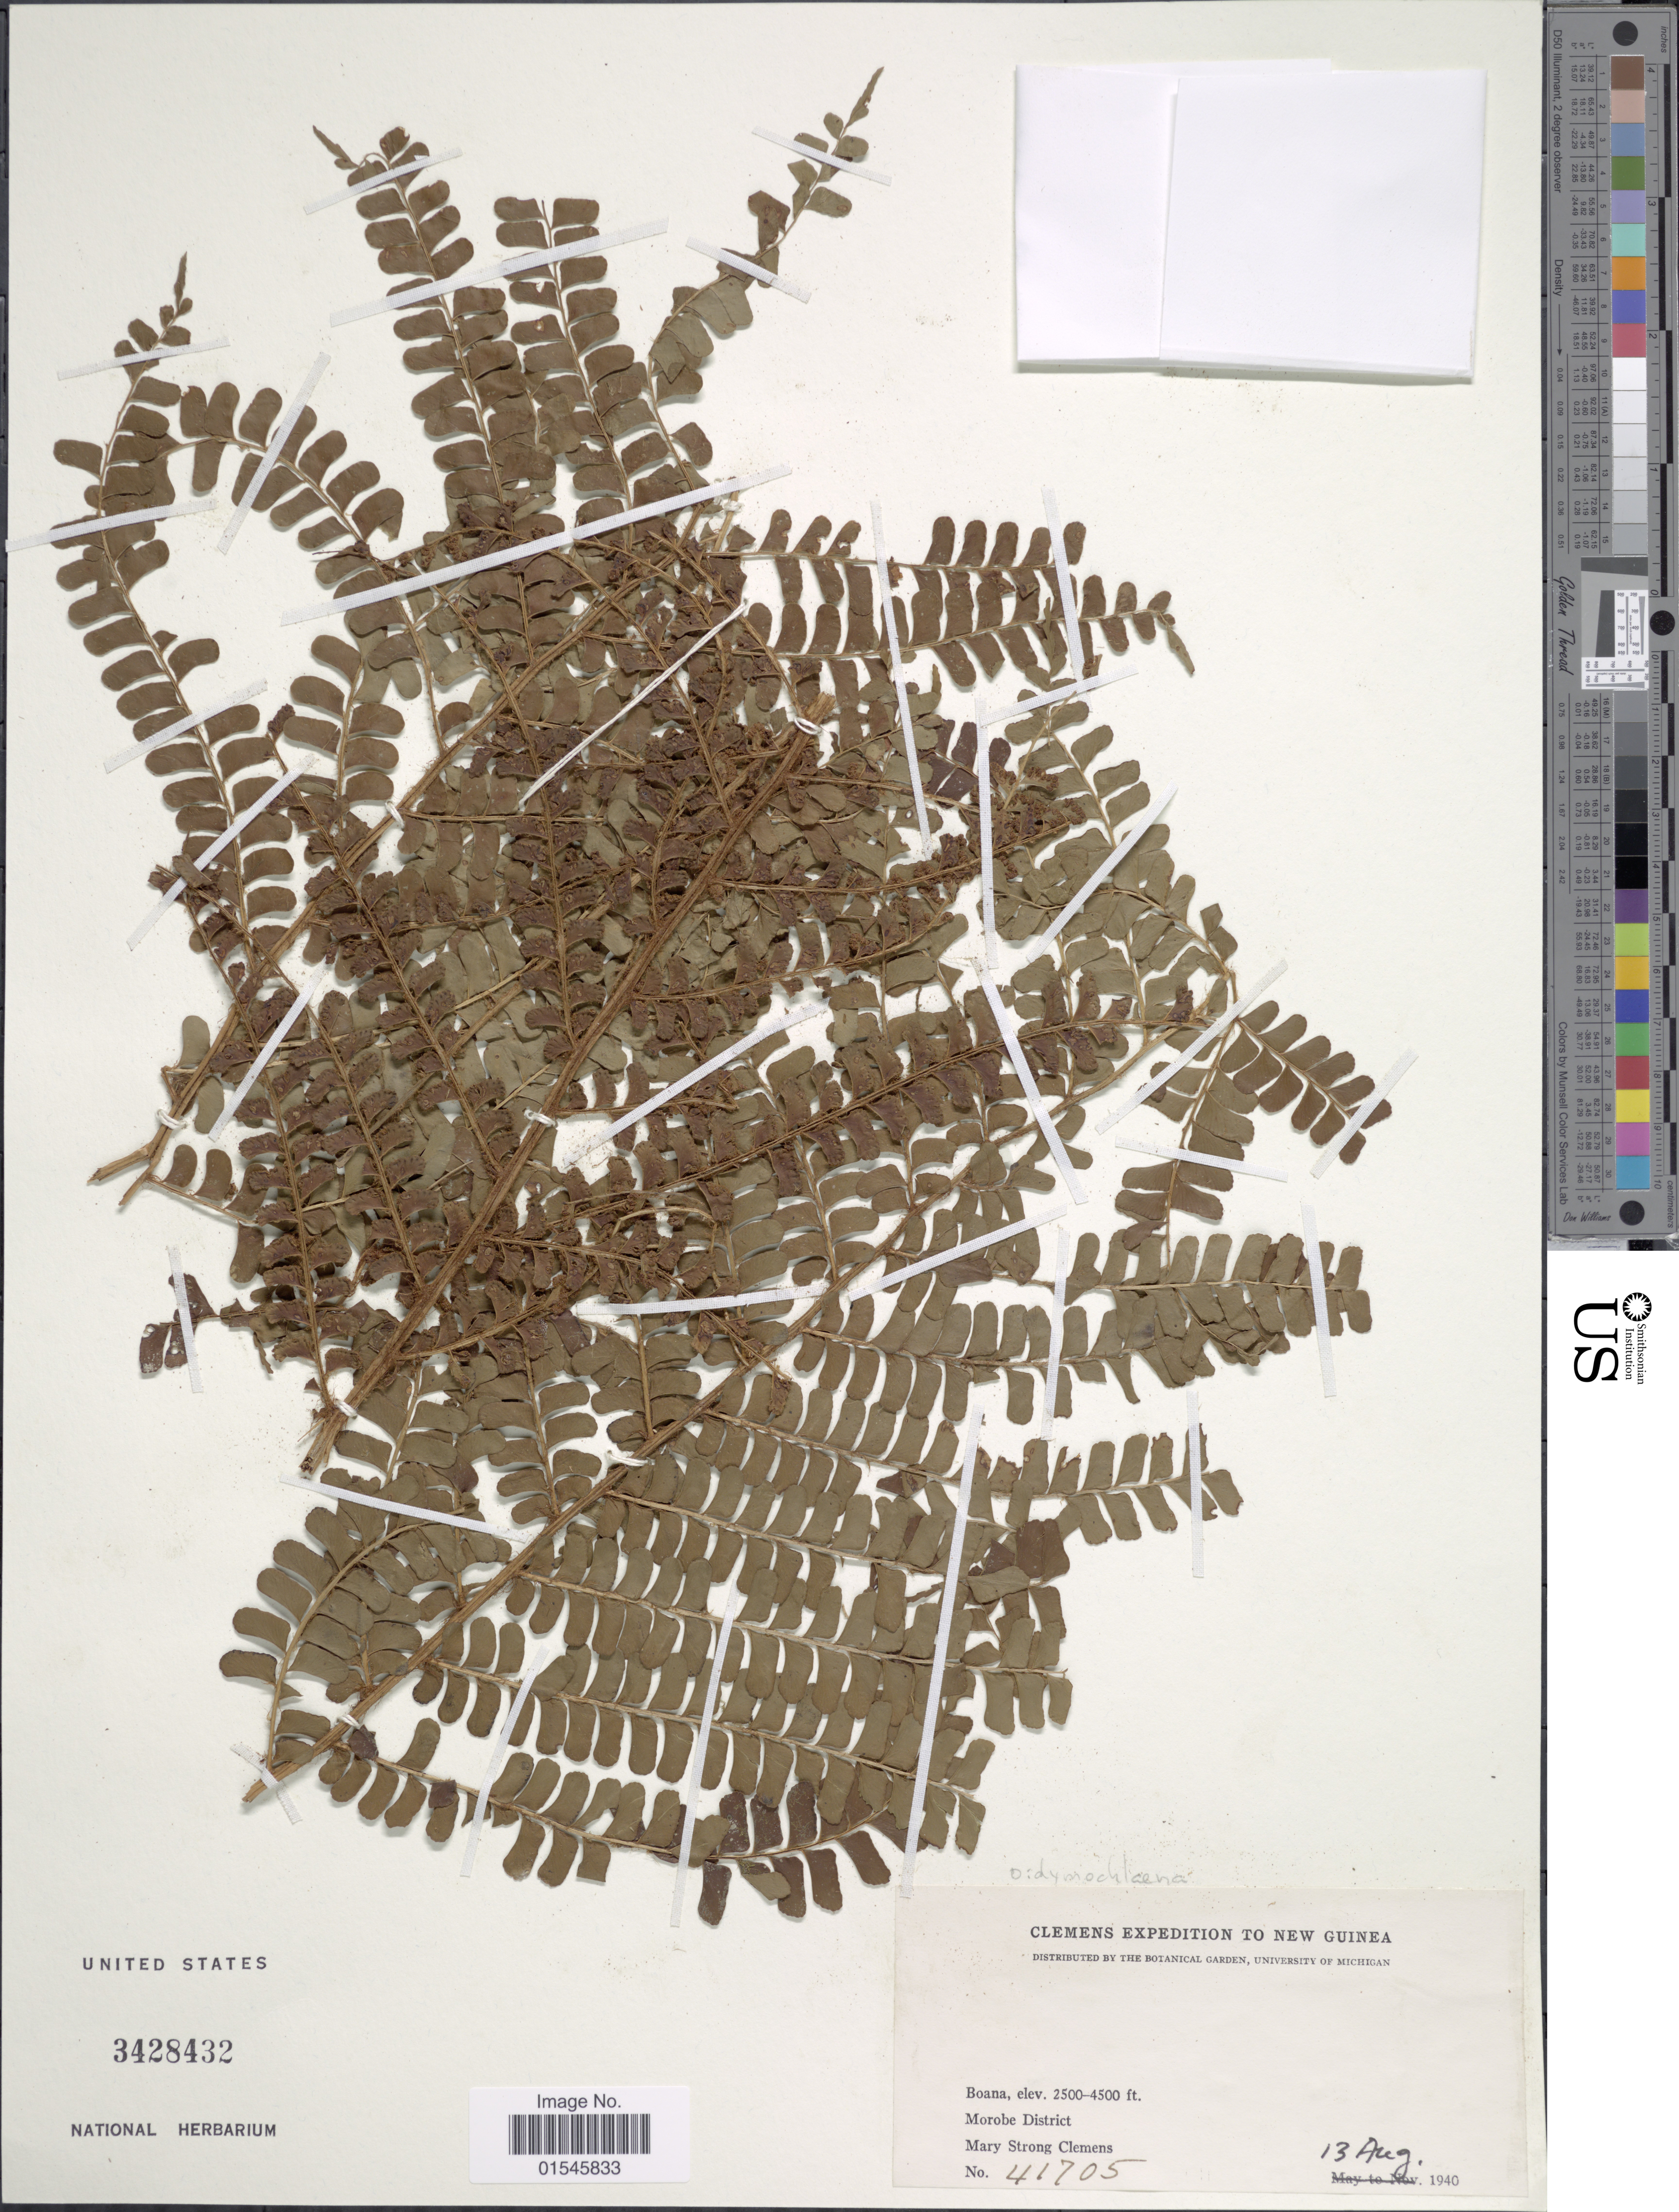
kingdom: Plantae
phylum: Tracheophyta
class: Polypodiopsida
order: Polypodiales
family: Didymochlaenaceae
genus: Didymochlaena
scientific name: Didymochlaena truncatula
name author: (Sw.) J. Sm.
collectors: M. S. Clemens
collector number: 41705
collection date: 1940-08-13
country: Papua New Guinea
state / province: Morobe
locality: Boana, Morobe District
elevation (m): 762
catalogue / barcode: US 3428432